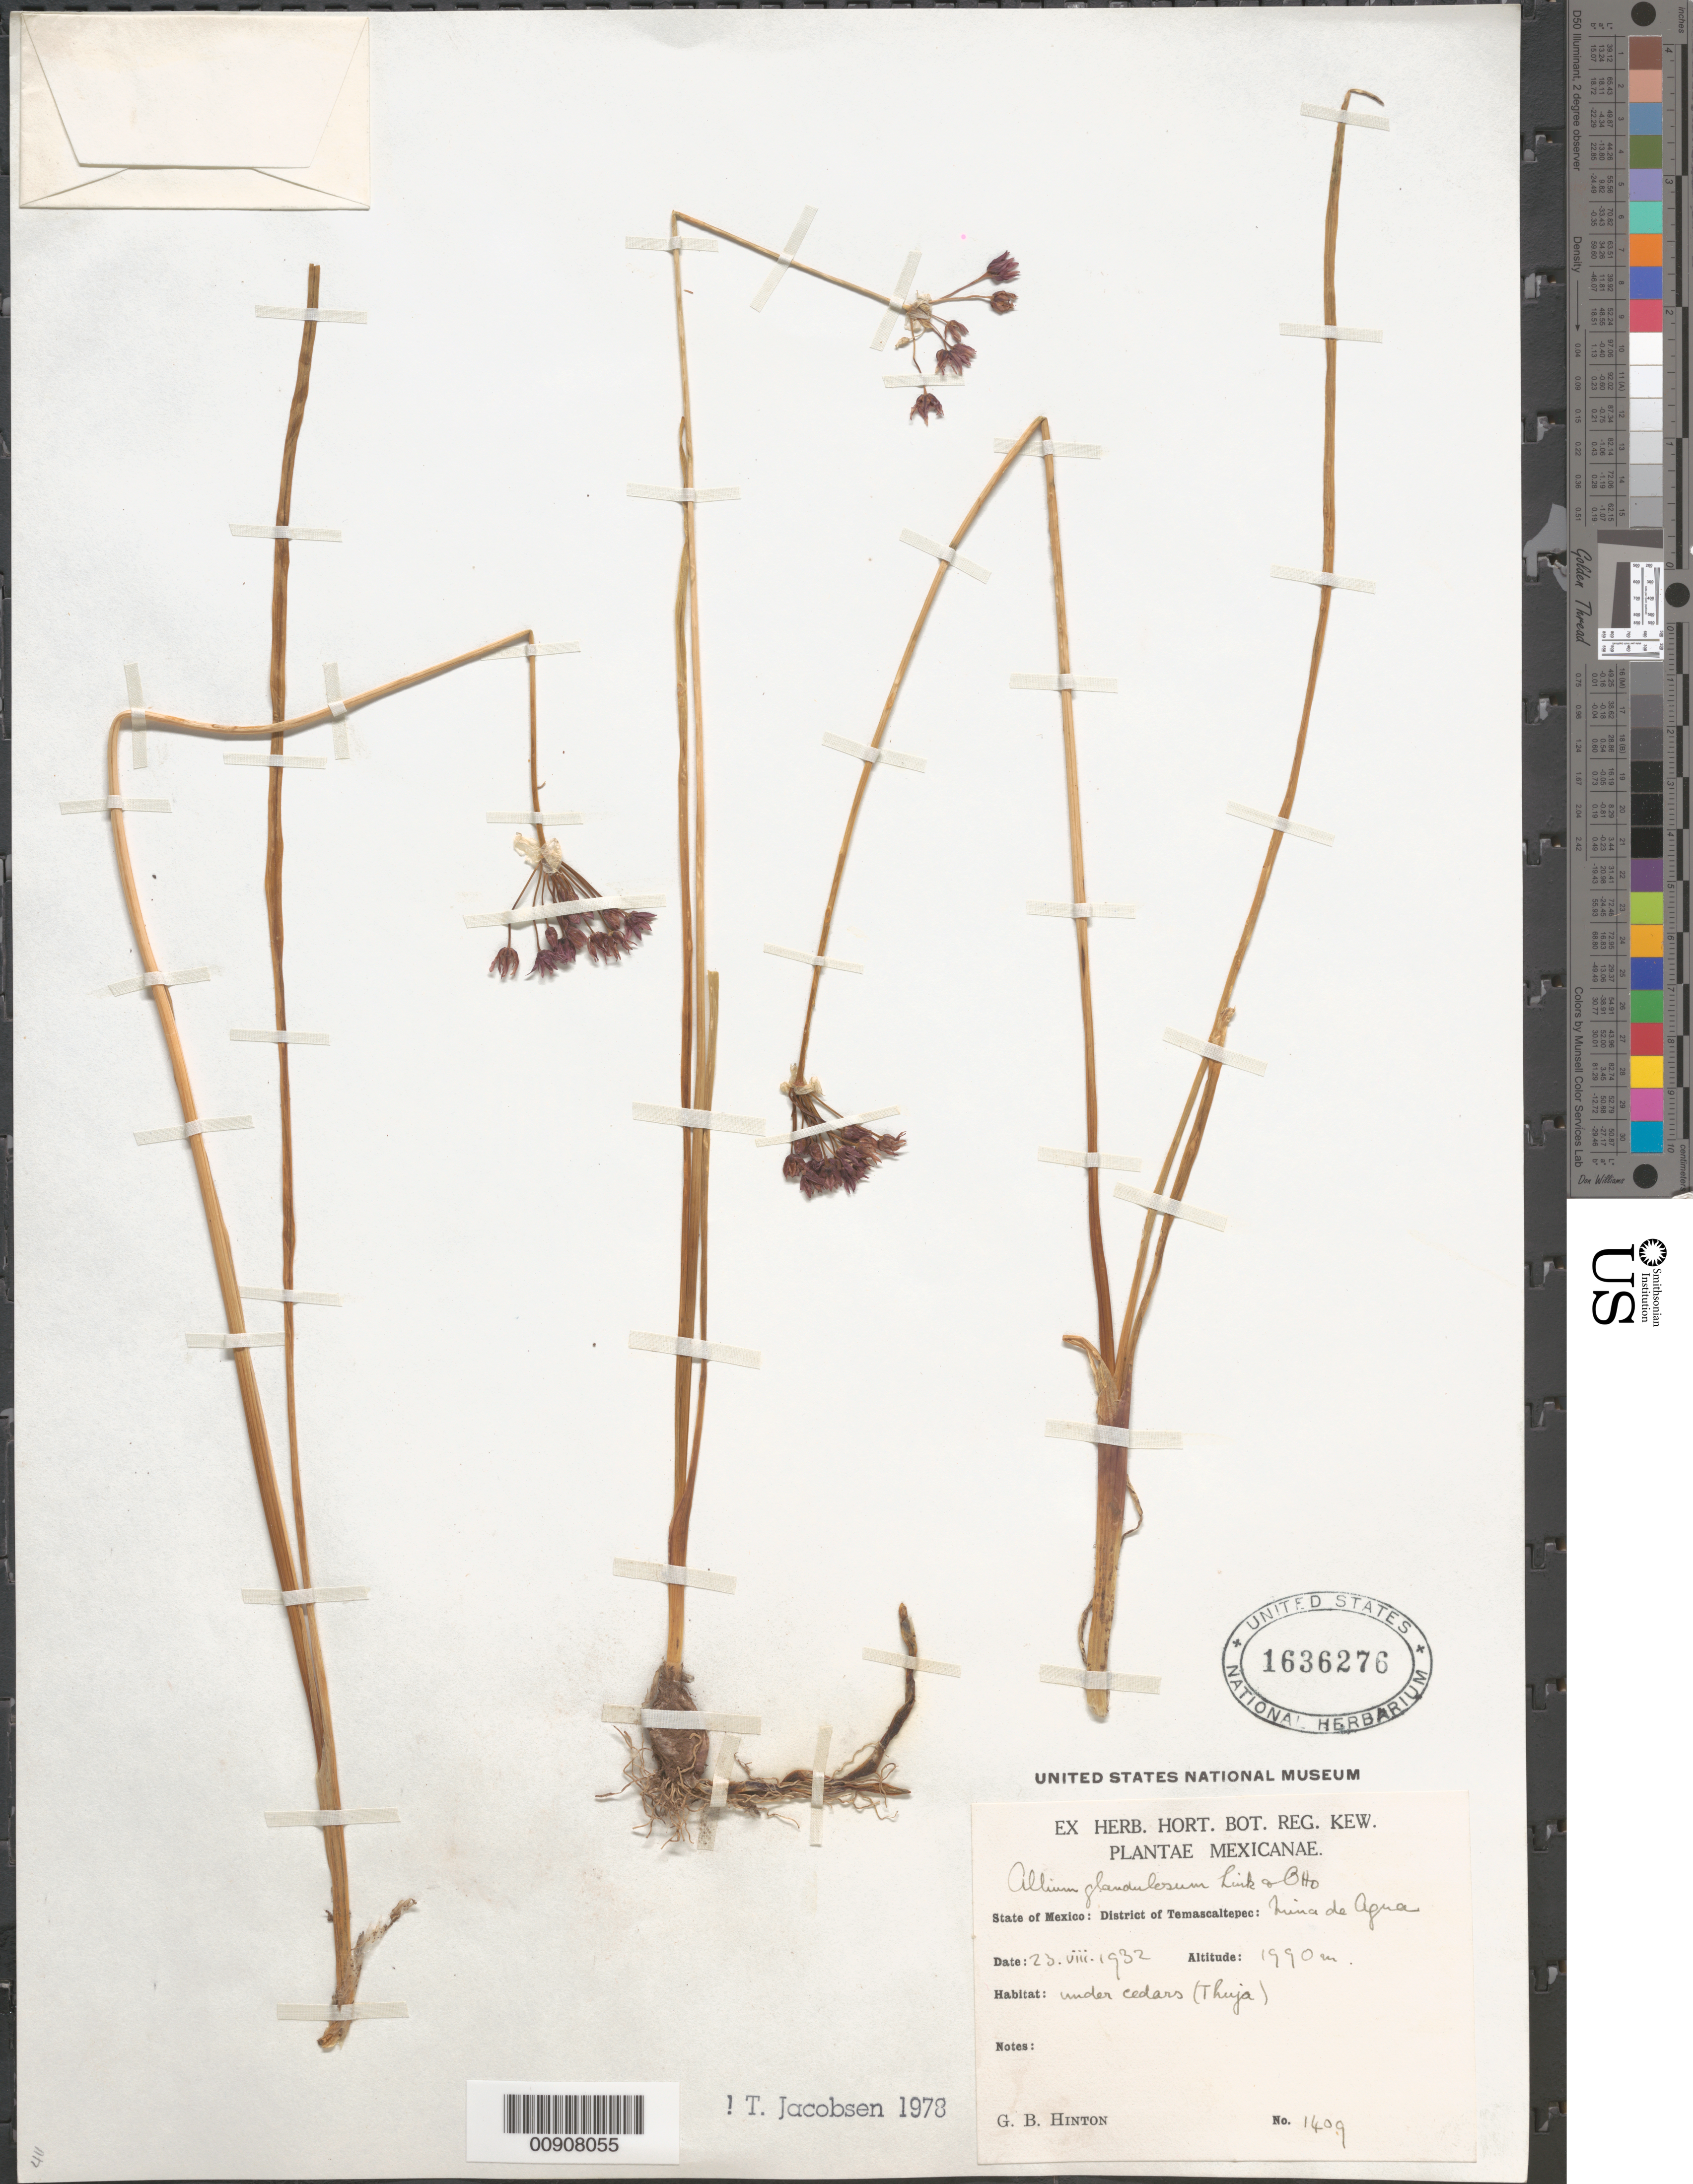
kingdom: Plantae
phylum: Tracheophyta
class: Liliopsida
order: Asparagales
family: Amaryllidaceae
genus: Allium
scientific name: Allium glandulosum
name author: Link & Otto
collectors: G. B. Hinton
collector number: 1409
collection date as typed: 23 Aug 1932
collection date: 1932-08-23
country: Mexico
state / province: México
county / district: Temascaltepec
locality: State of México: District of Temascaltepec: Mina de Agua.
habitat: Under cedars (Thuja).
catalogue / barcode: US 1636276